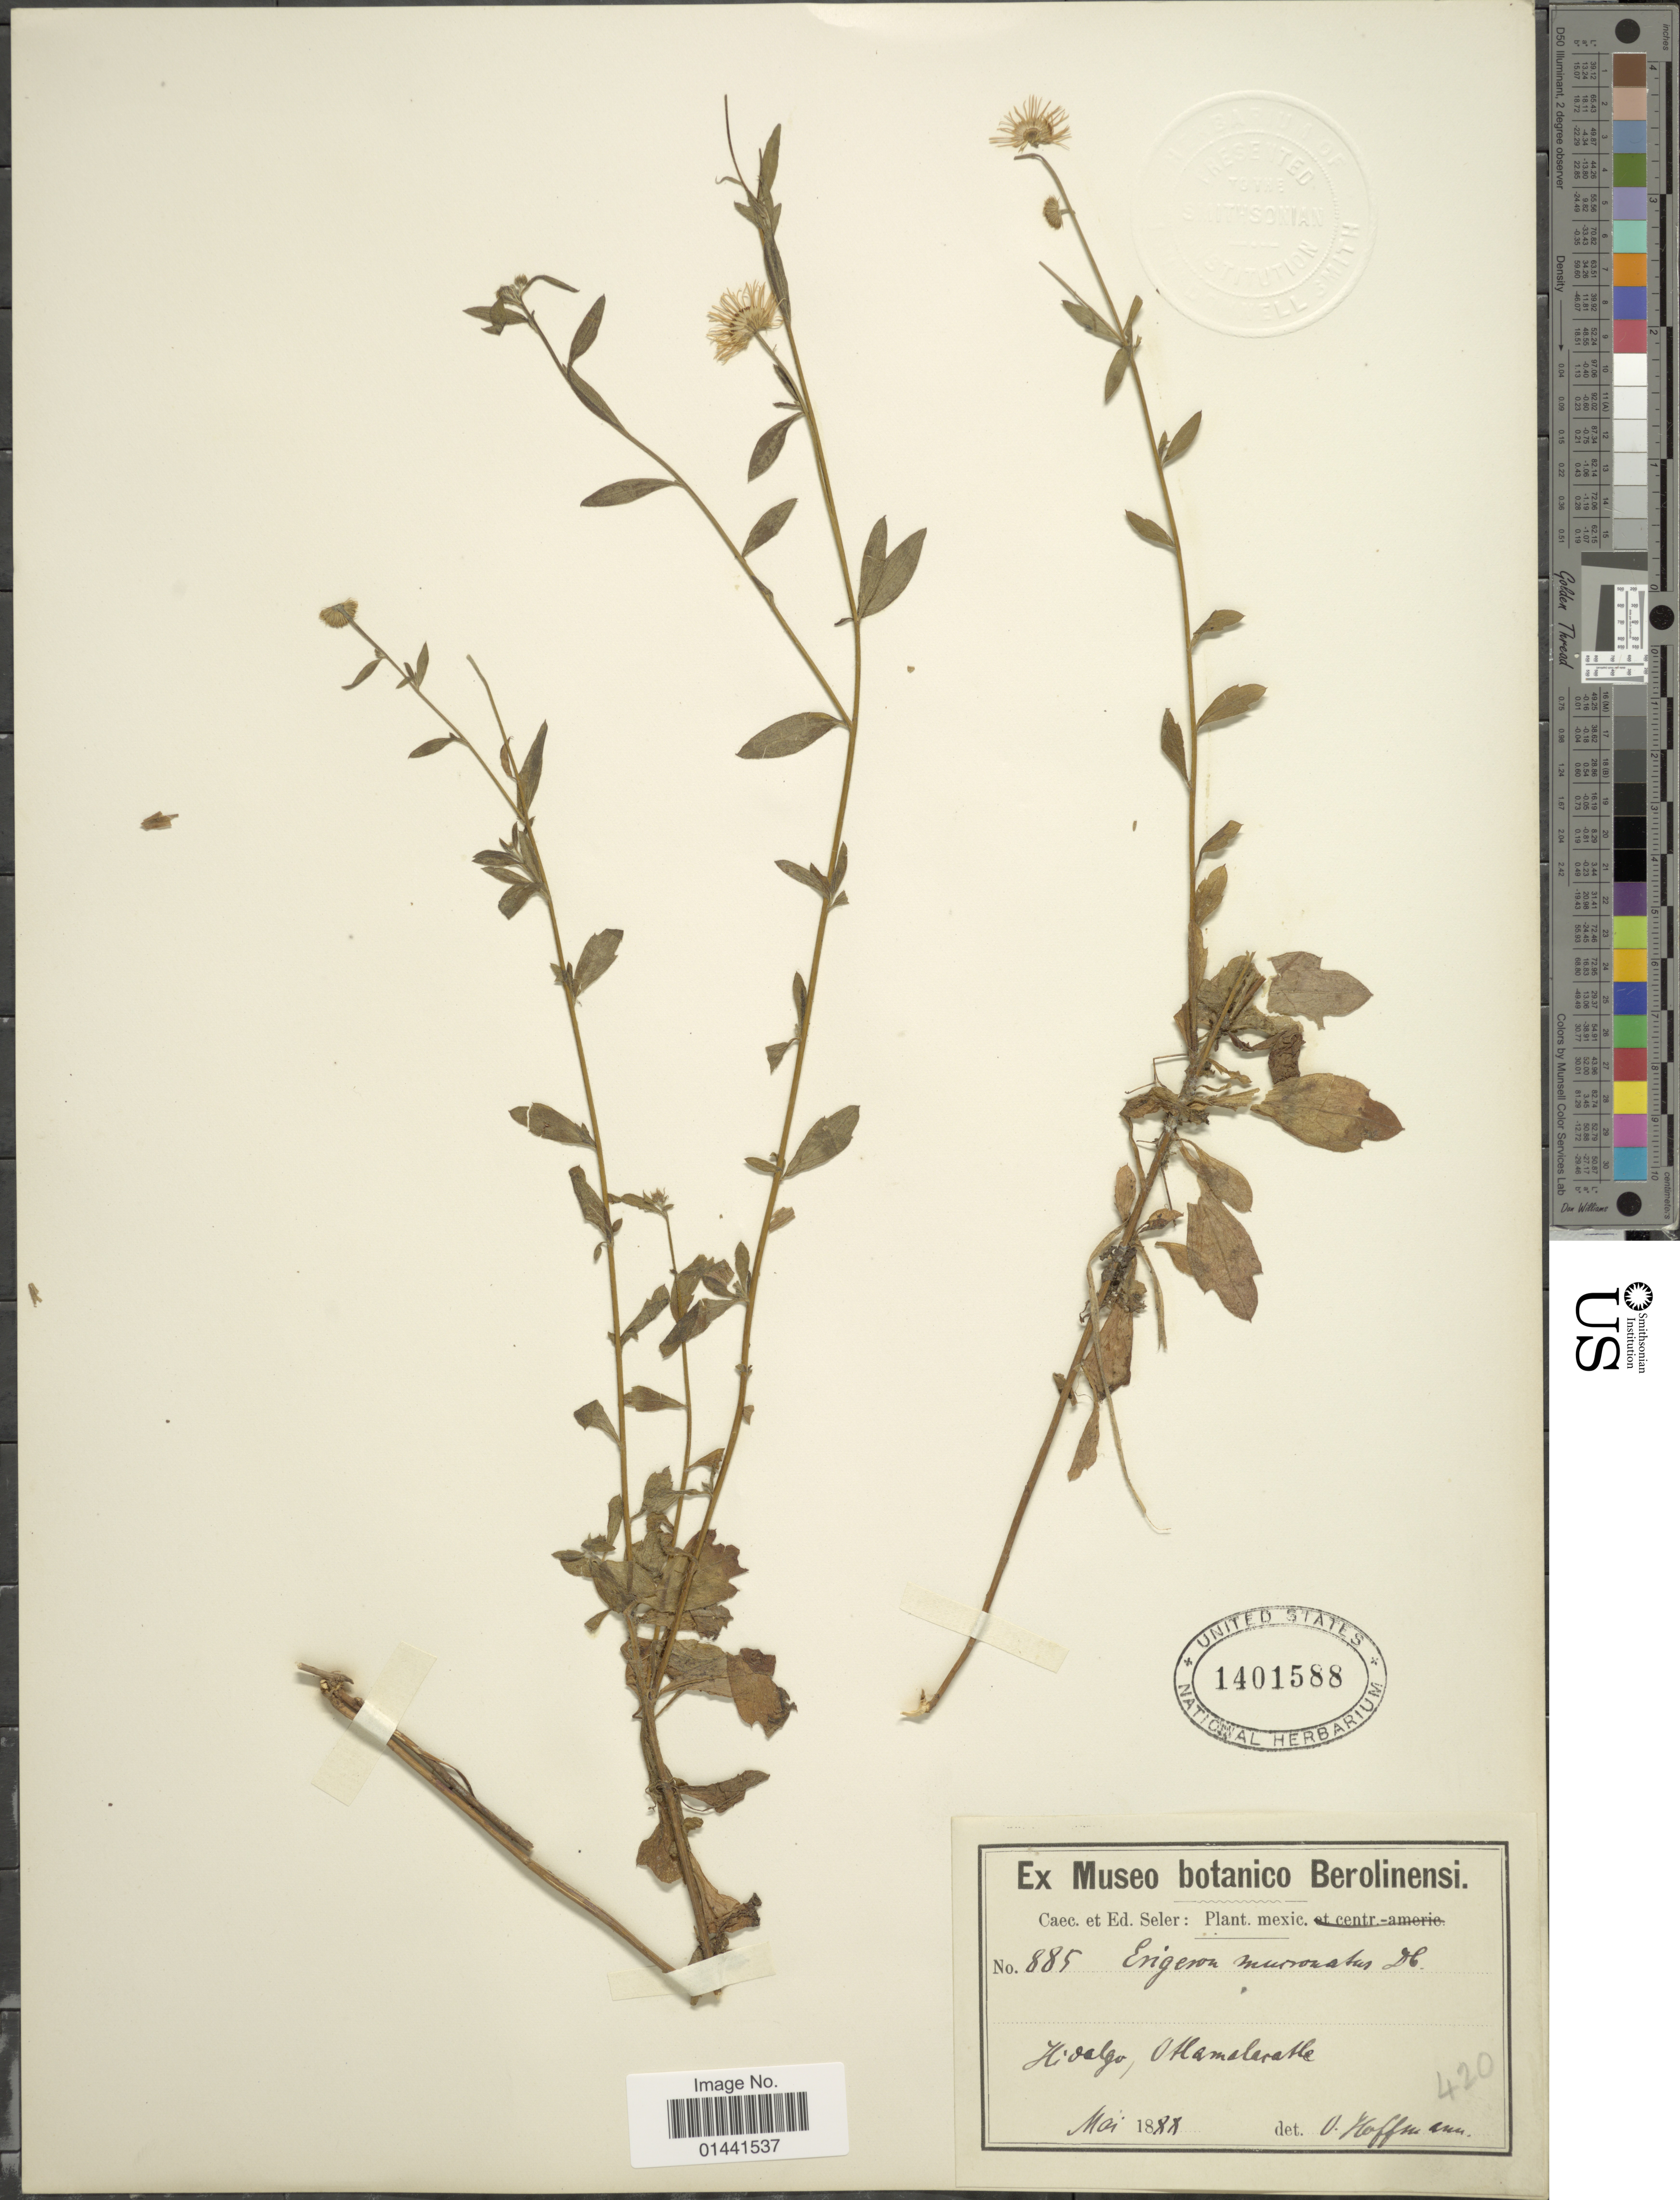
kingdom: Plantae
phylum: Tracheophyta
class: Magnoliopsida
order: Asterales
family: Asteraceae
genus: Erigeron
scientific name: Erigeron karvinskianus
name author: DC.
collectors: ex Caec. et Ed Seler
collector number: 885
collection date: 1888-05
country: Mexico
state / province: Hidalgo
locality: Otlamalacatla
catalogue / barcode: US 1401588